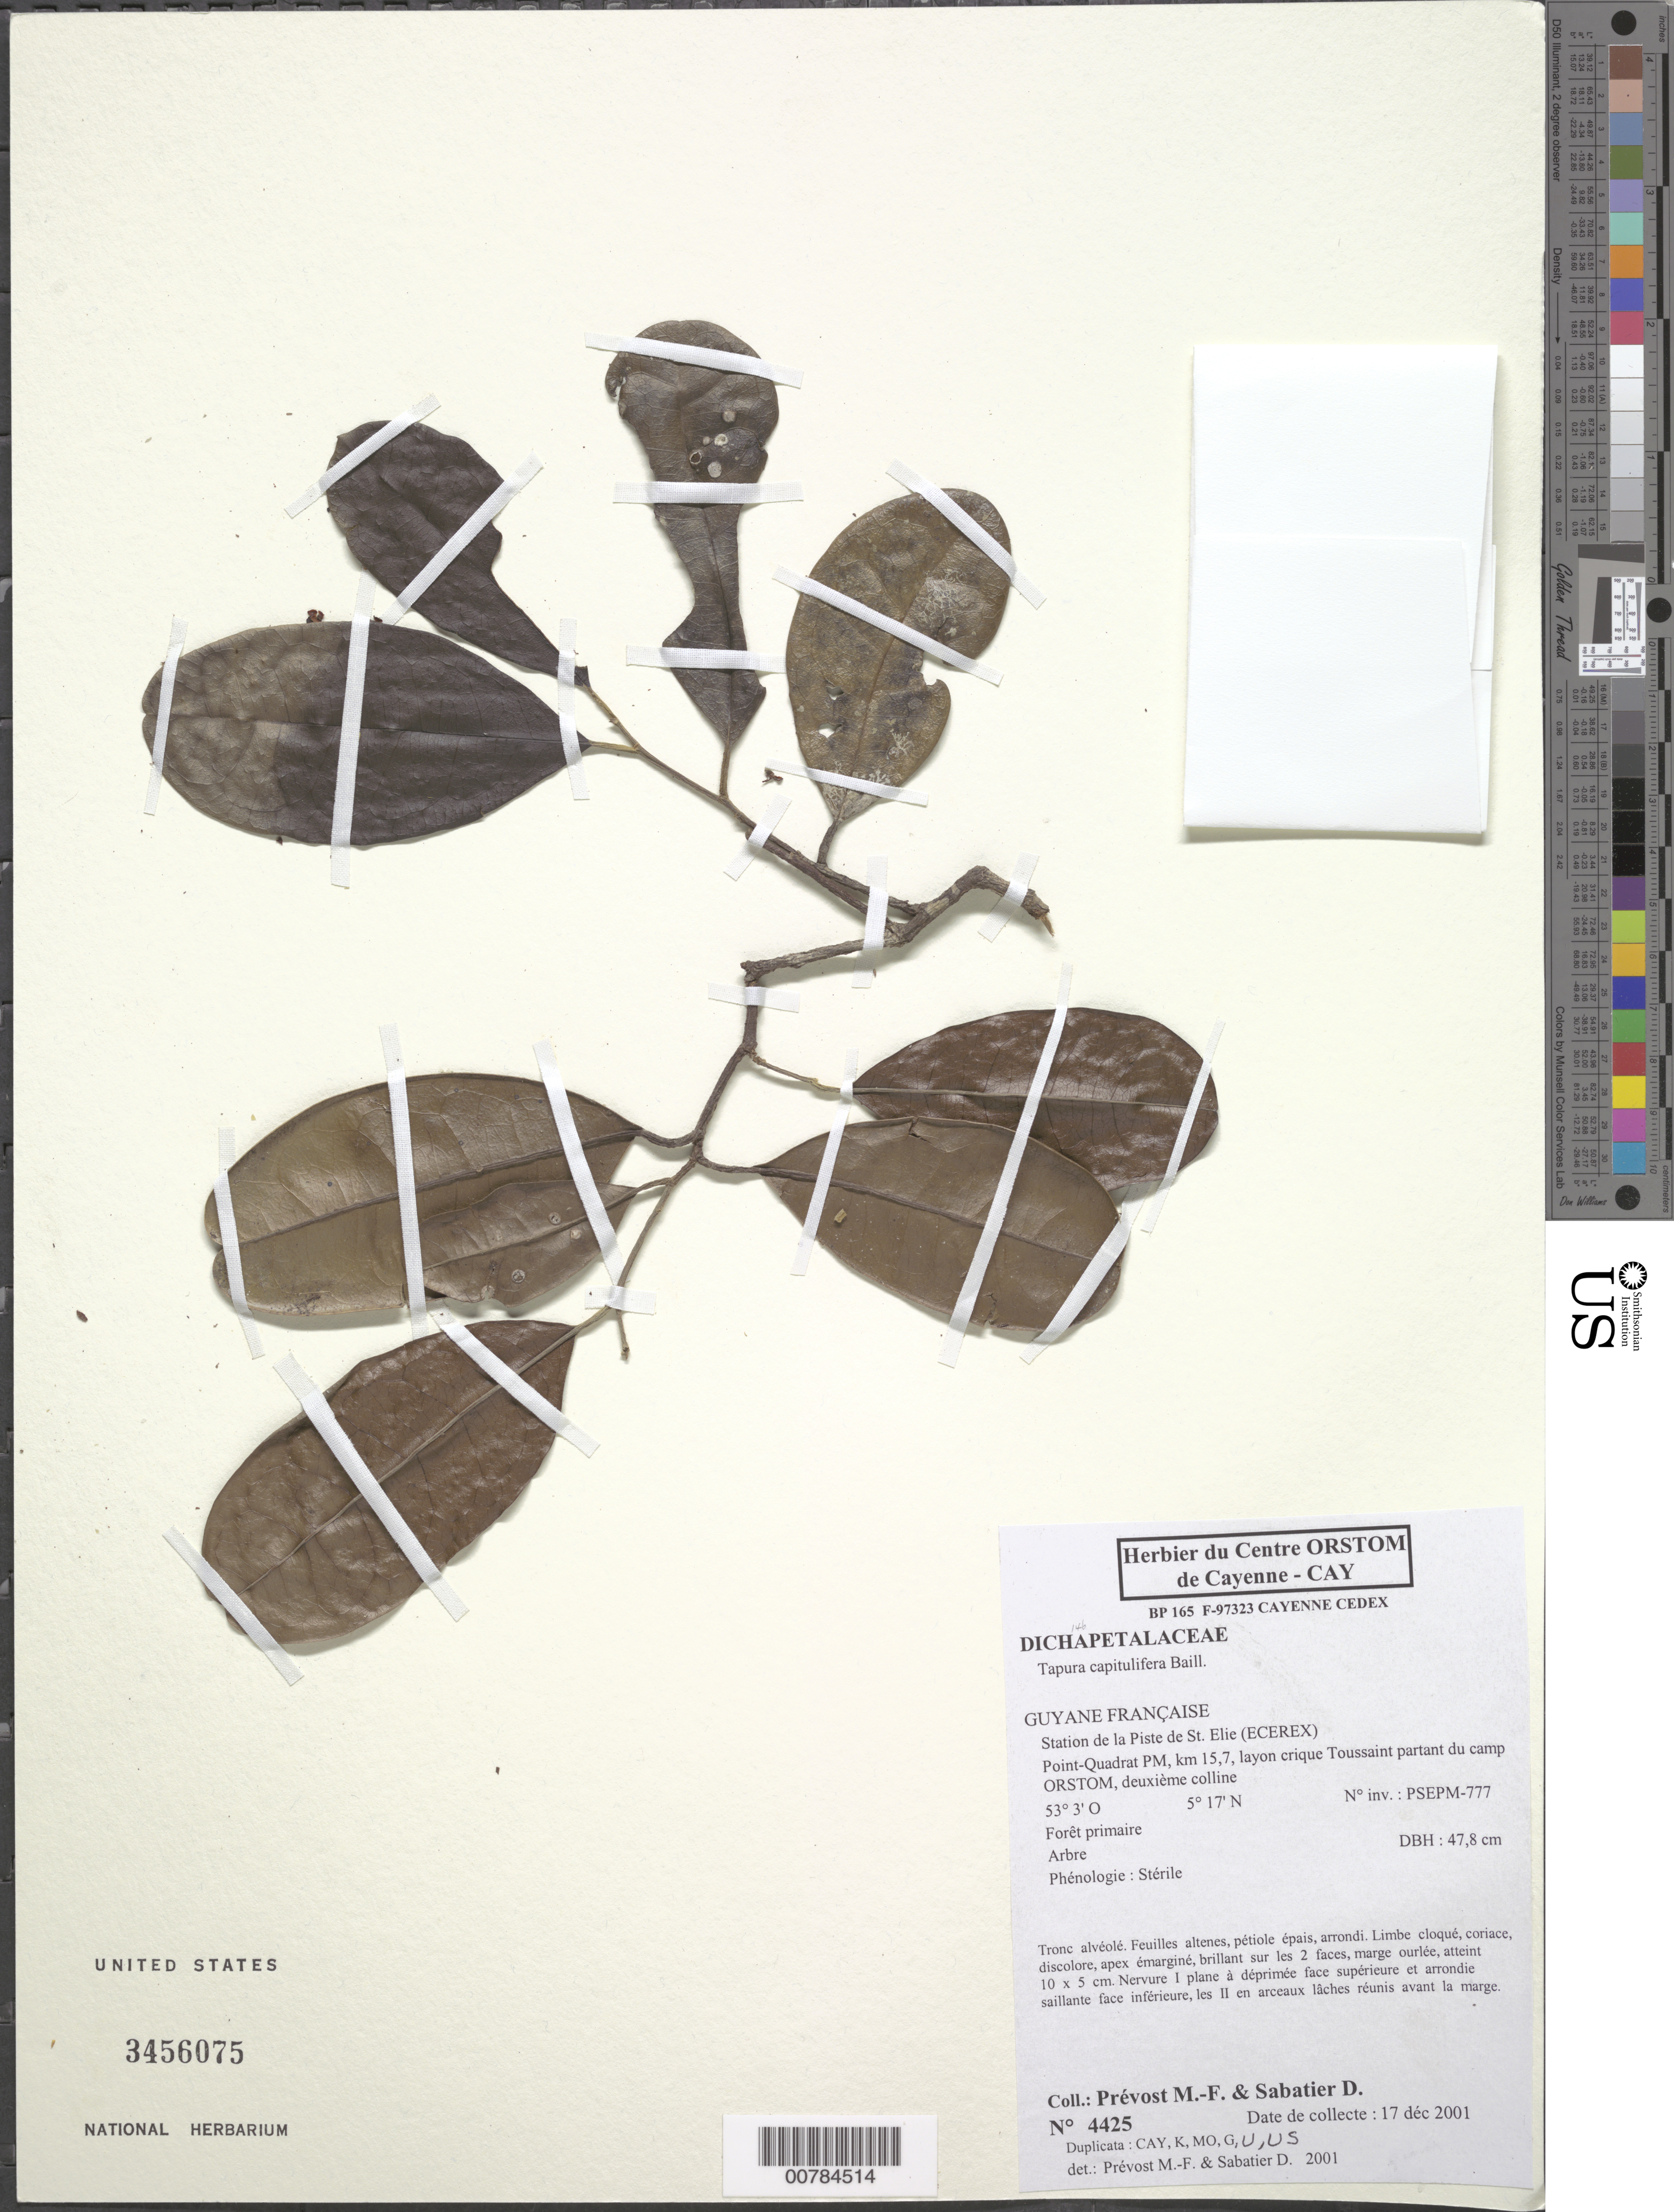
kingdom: Plantae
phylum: Tracheophyta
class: Magnoliopsida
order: Malpighiales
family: Dichapetalaceae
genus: Tapura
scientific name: Tapura capitulifera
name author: Baill.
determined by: Prévost, M.-F.; Sabatier, D.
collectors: M.-F. Prévost & D. Sabatier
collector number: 4425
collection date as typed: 17-Dec-01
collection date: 2001-12-17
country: French Guiana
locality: Station de la Piste de Saint-Élie (ECEREX), Point-Quadrant PM, km 15.7, Crique Toussaint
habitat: Primary forest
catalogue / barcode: US 3456075